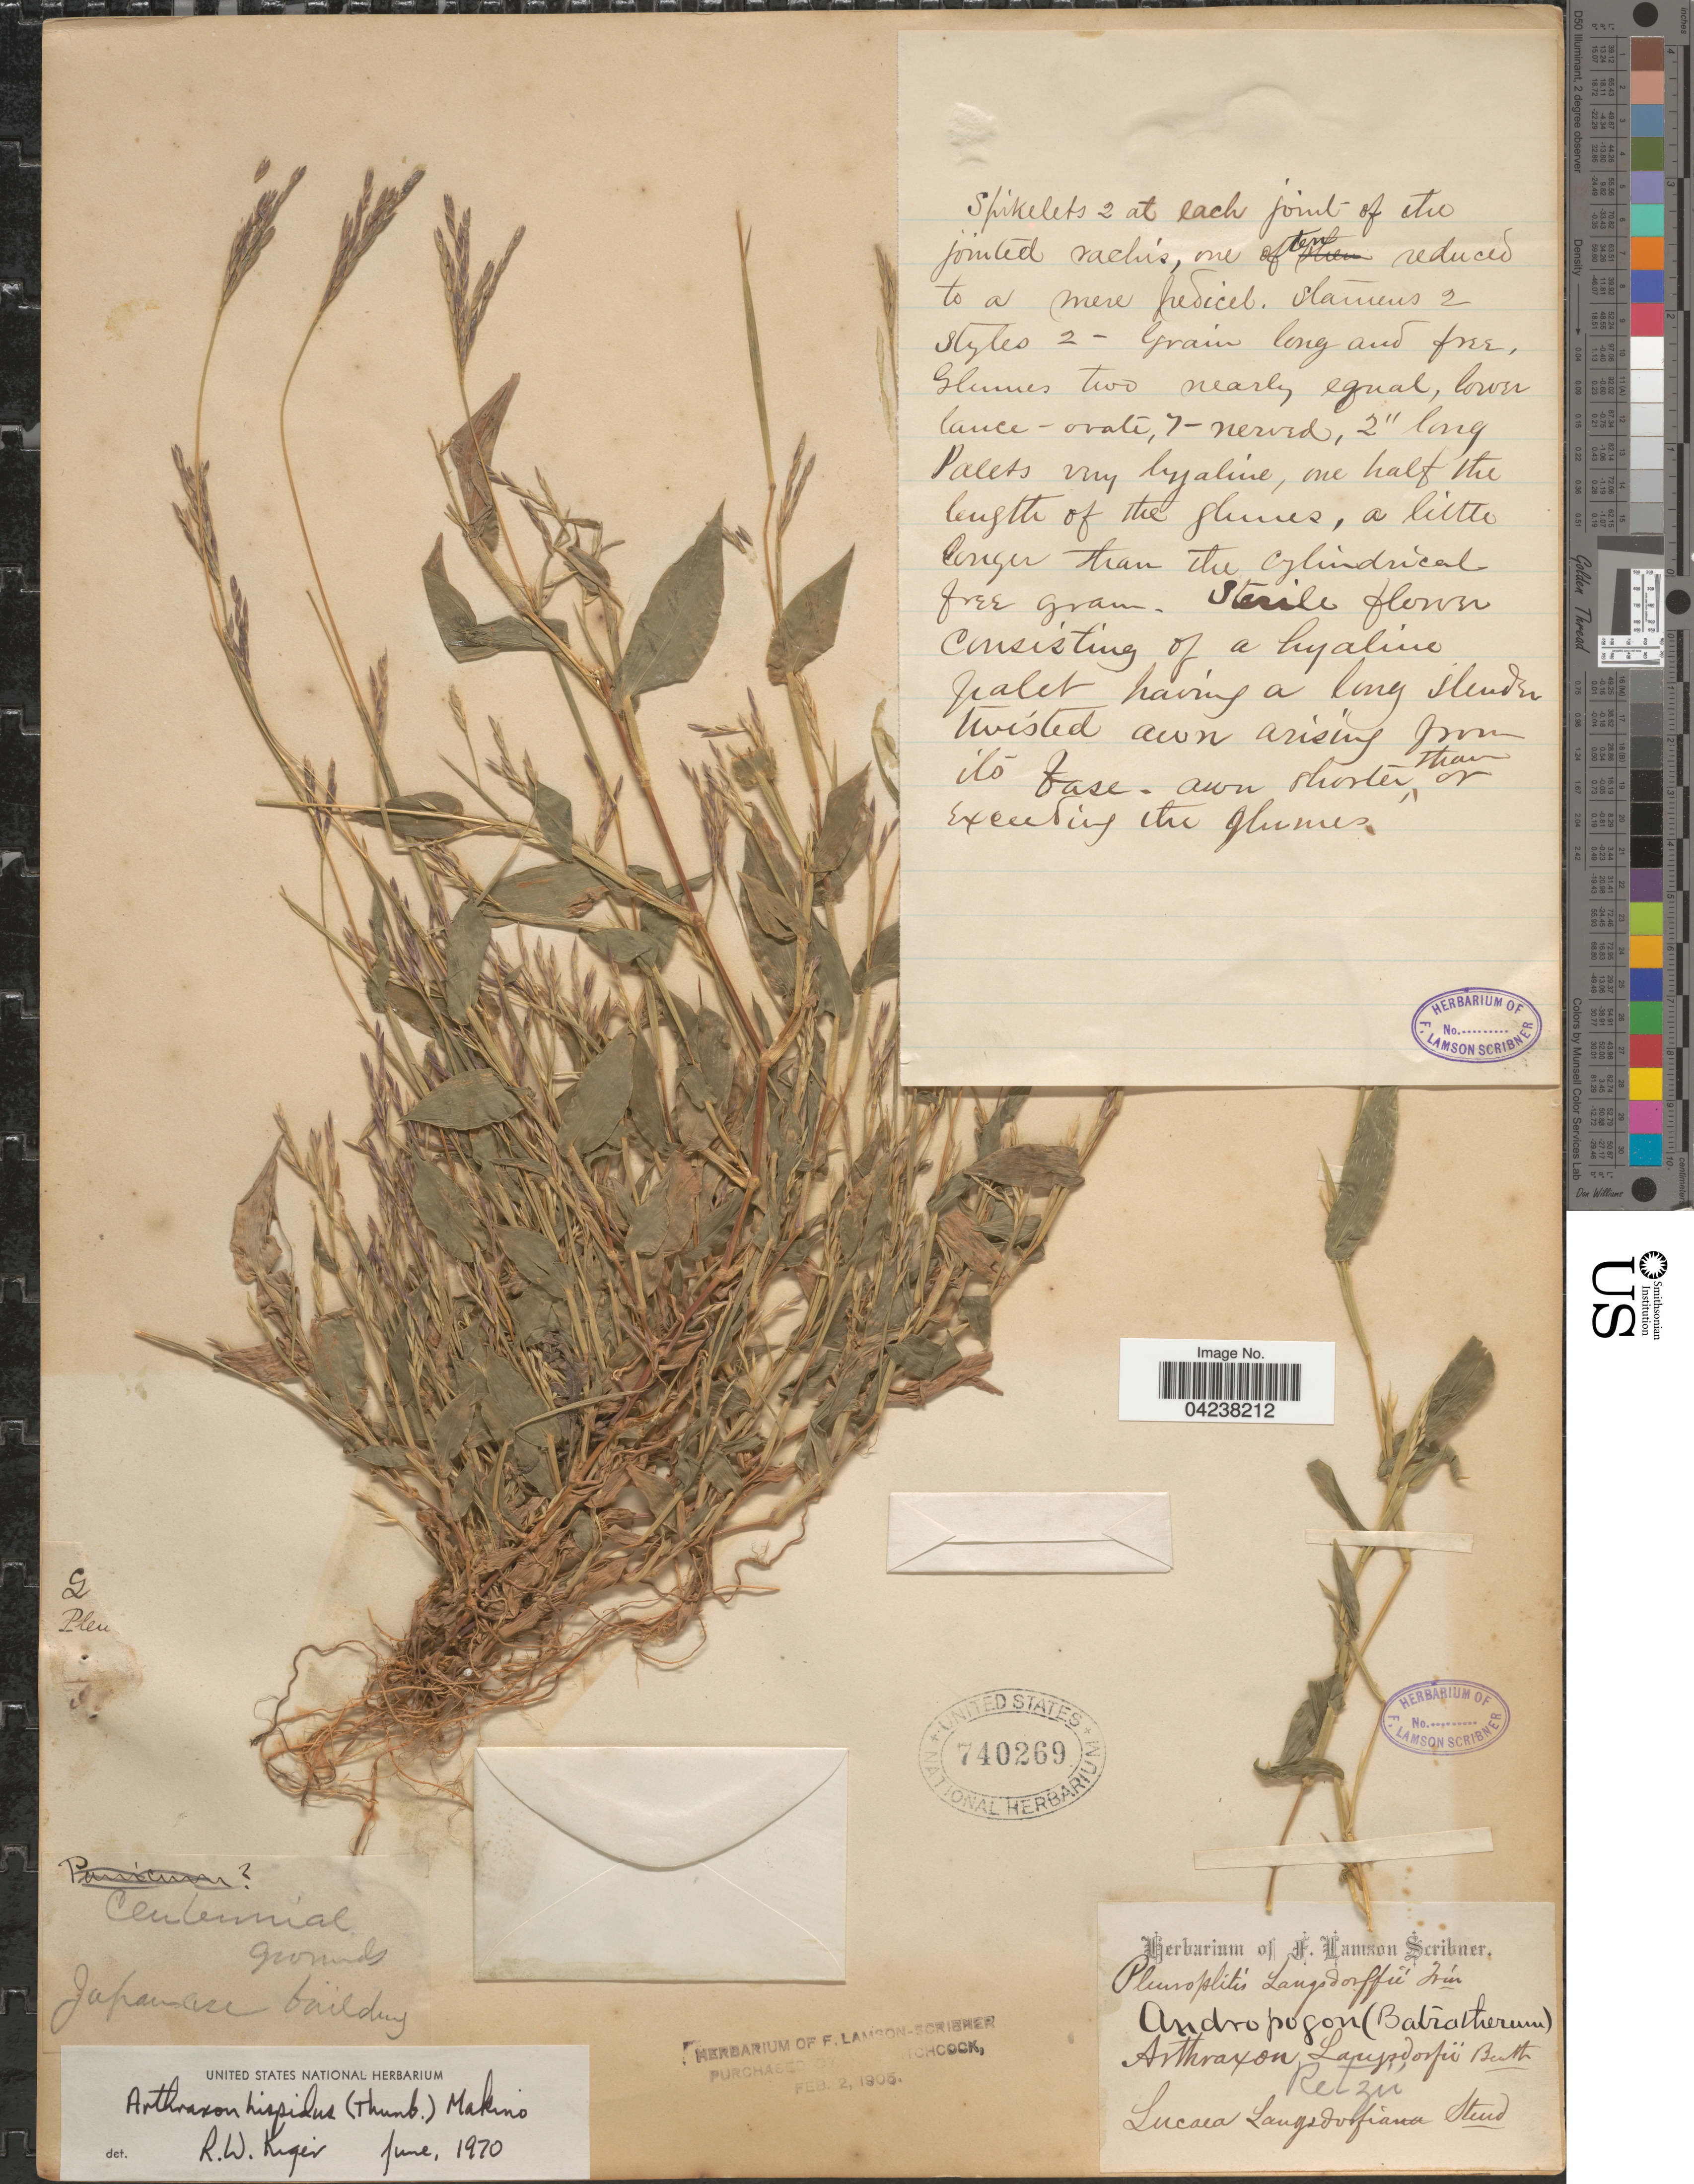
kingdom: Plantae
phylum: Tracheophyta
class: Liliopsida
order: Poales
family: Poaceae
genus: Arthraxon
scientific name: Arthraxon hispidus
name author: (Thunb.) Makino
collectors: ex herb. F. Lamson Scribner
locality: Centennial grounds.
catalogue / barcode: US 740269